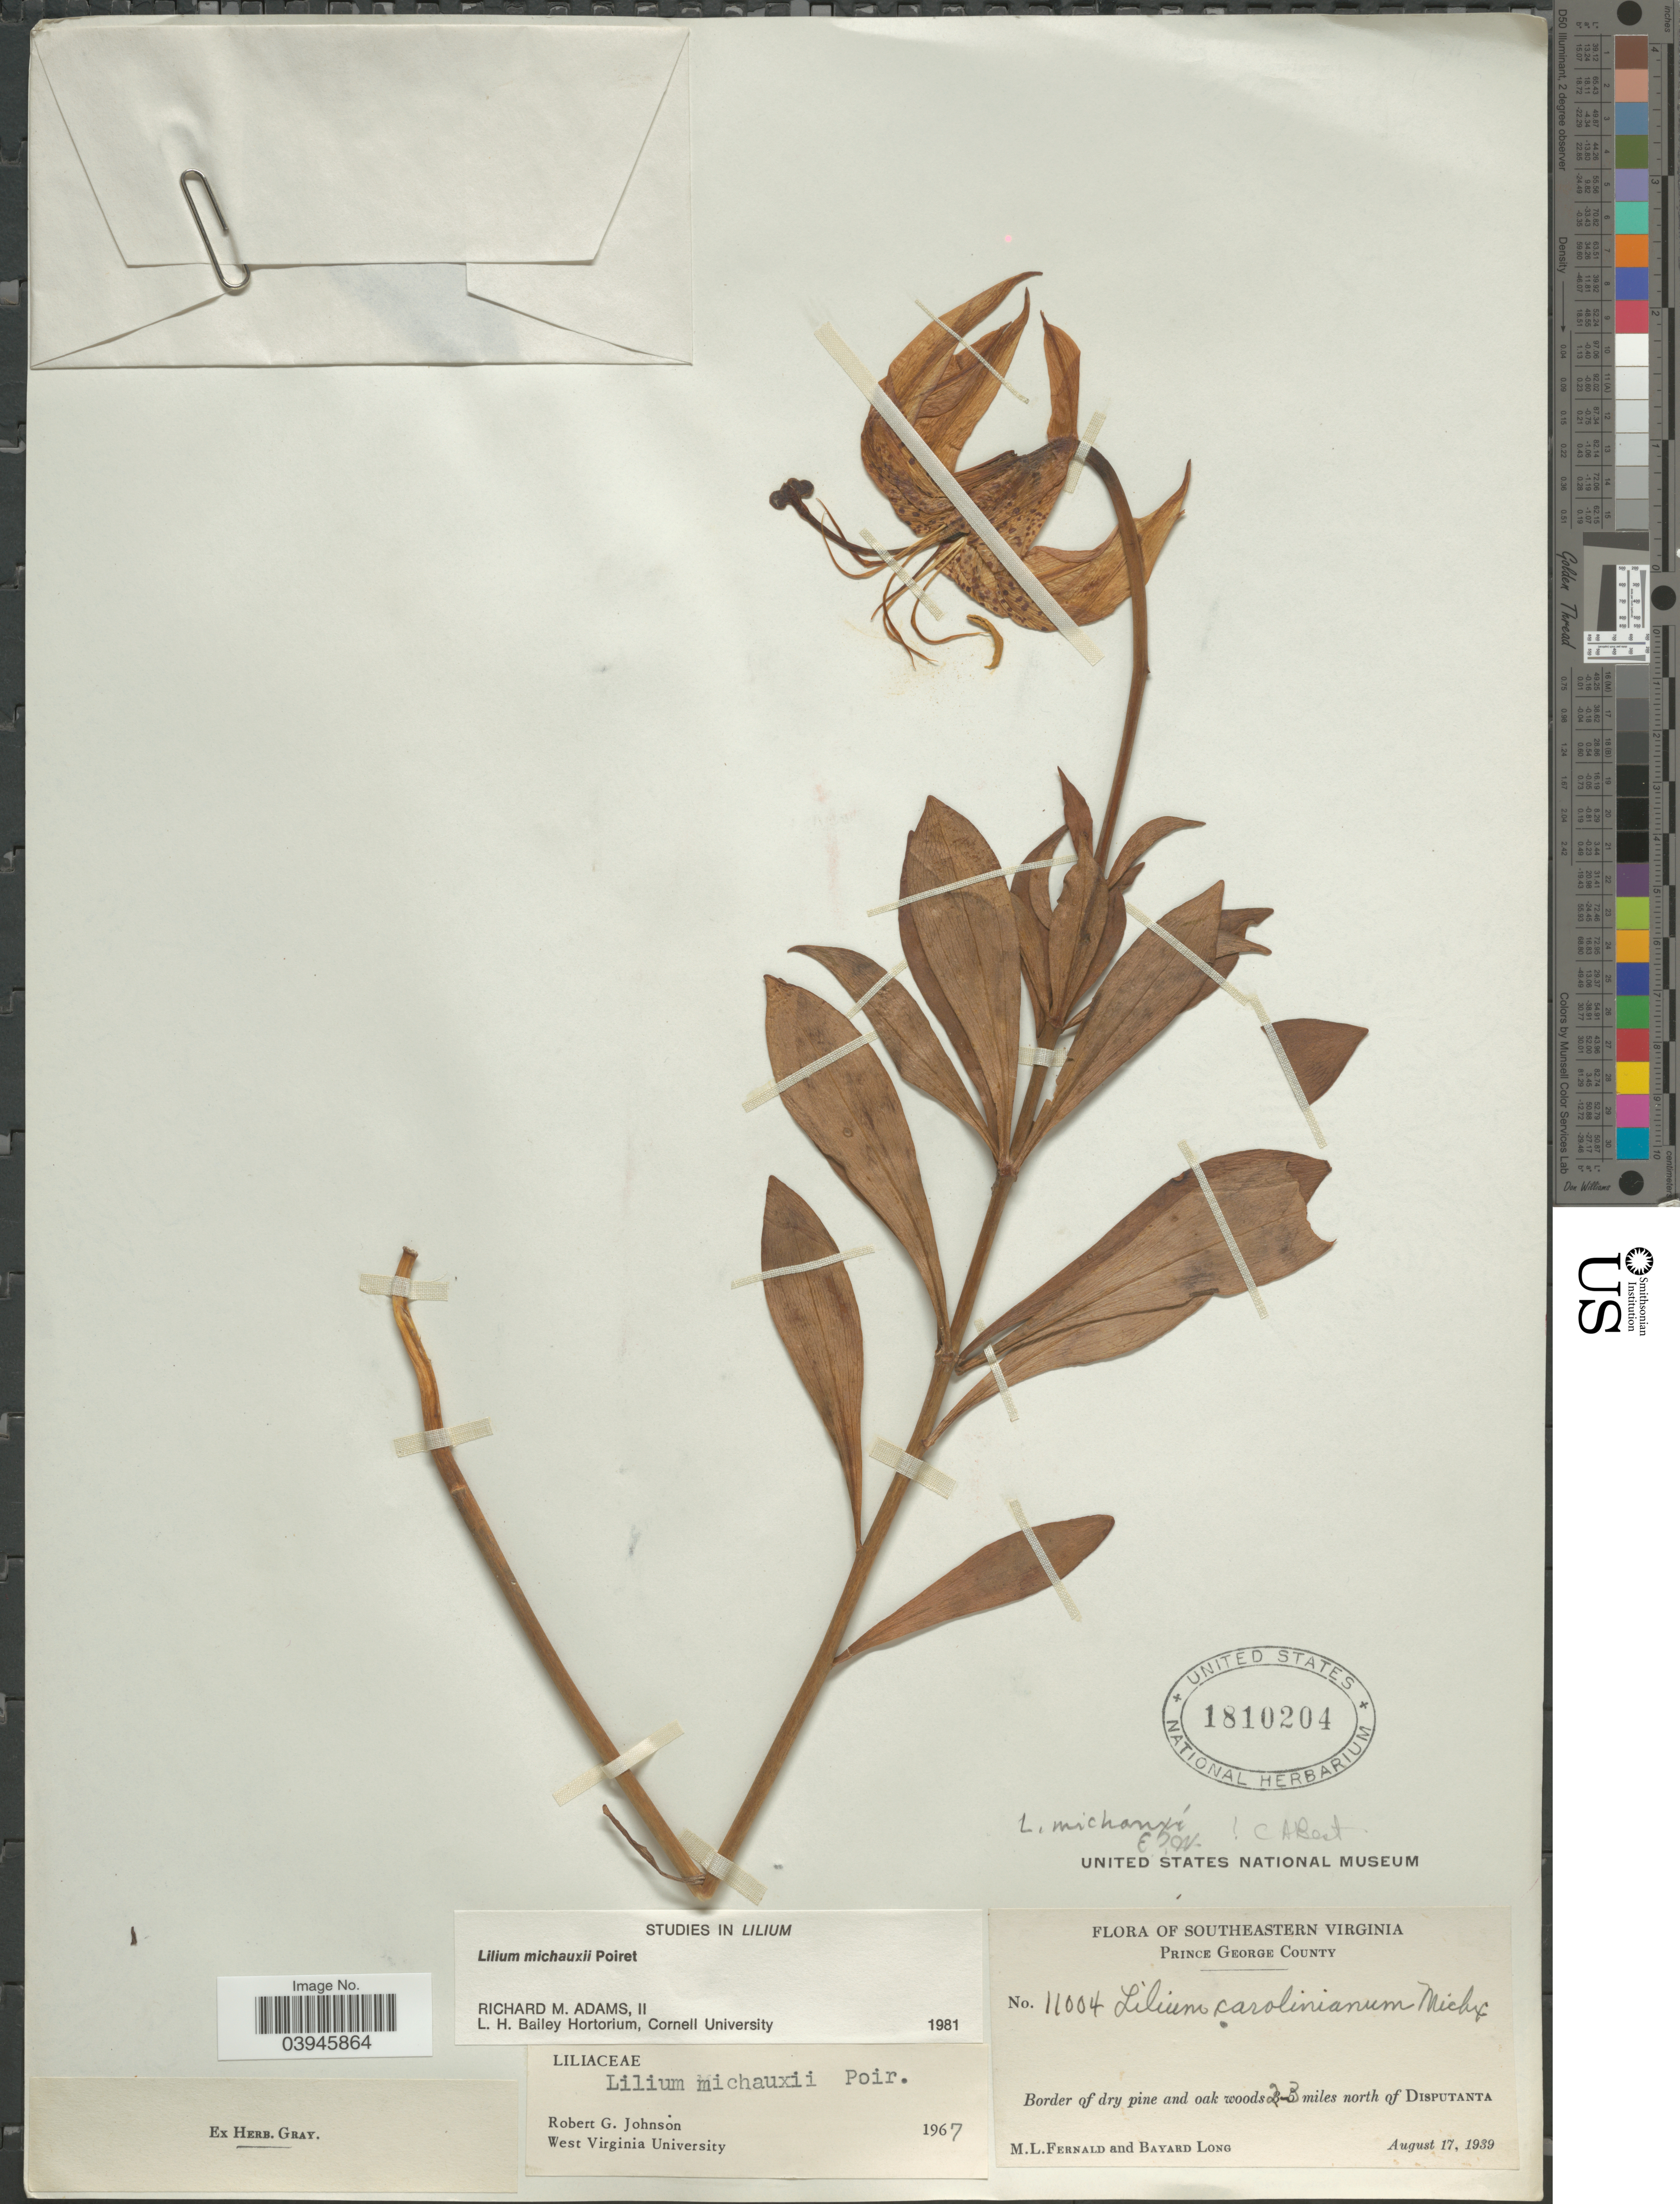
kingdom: Plantae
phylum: Tracheophyta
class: Liliopsida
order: Liliales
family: Liliaceae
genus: Lilium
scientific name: Lilium michauxii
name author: Poir.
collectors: M. L. Fernald & B. Long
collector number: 11004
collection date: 1939-08-17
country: United States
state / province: Virginia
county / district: Prince George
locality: Southeastern Virginia. Prince George County. Border of dry pine and oak woods 2-3 miles north of Disputanta.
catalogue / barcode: US 1810204